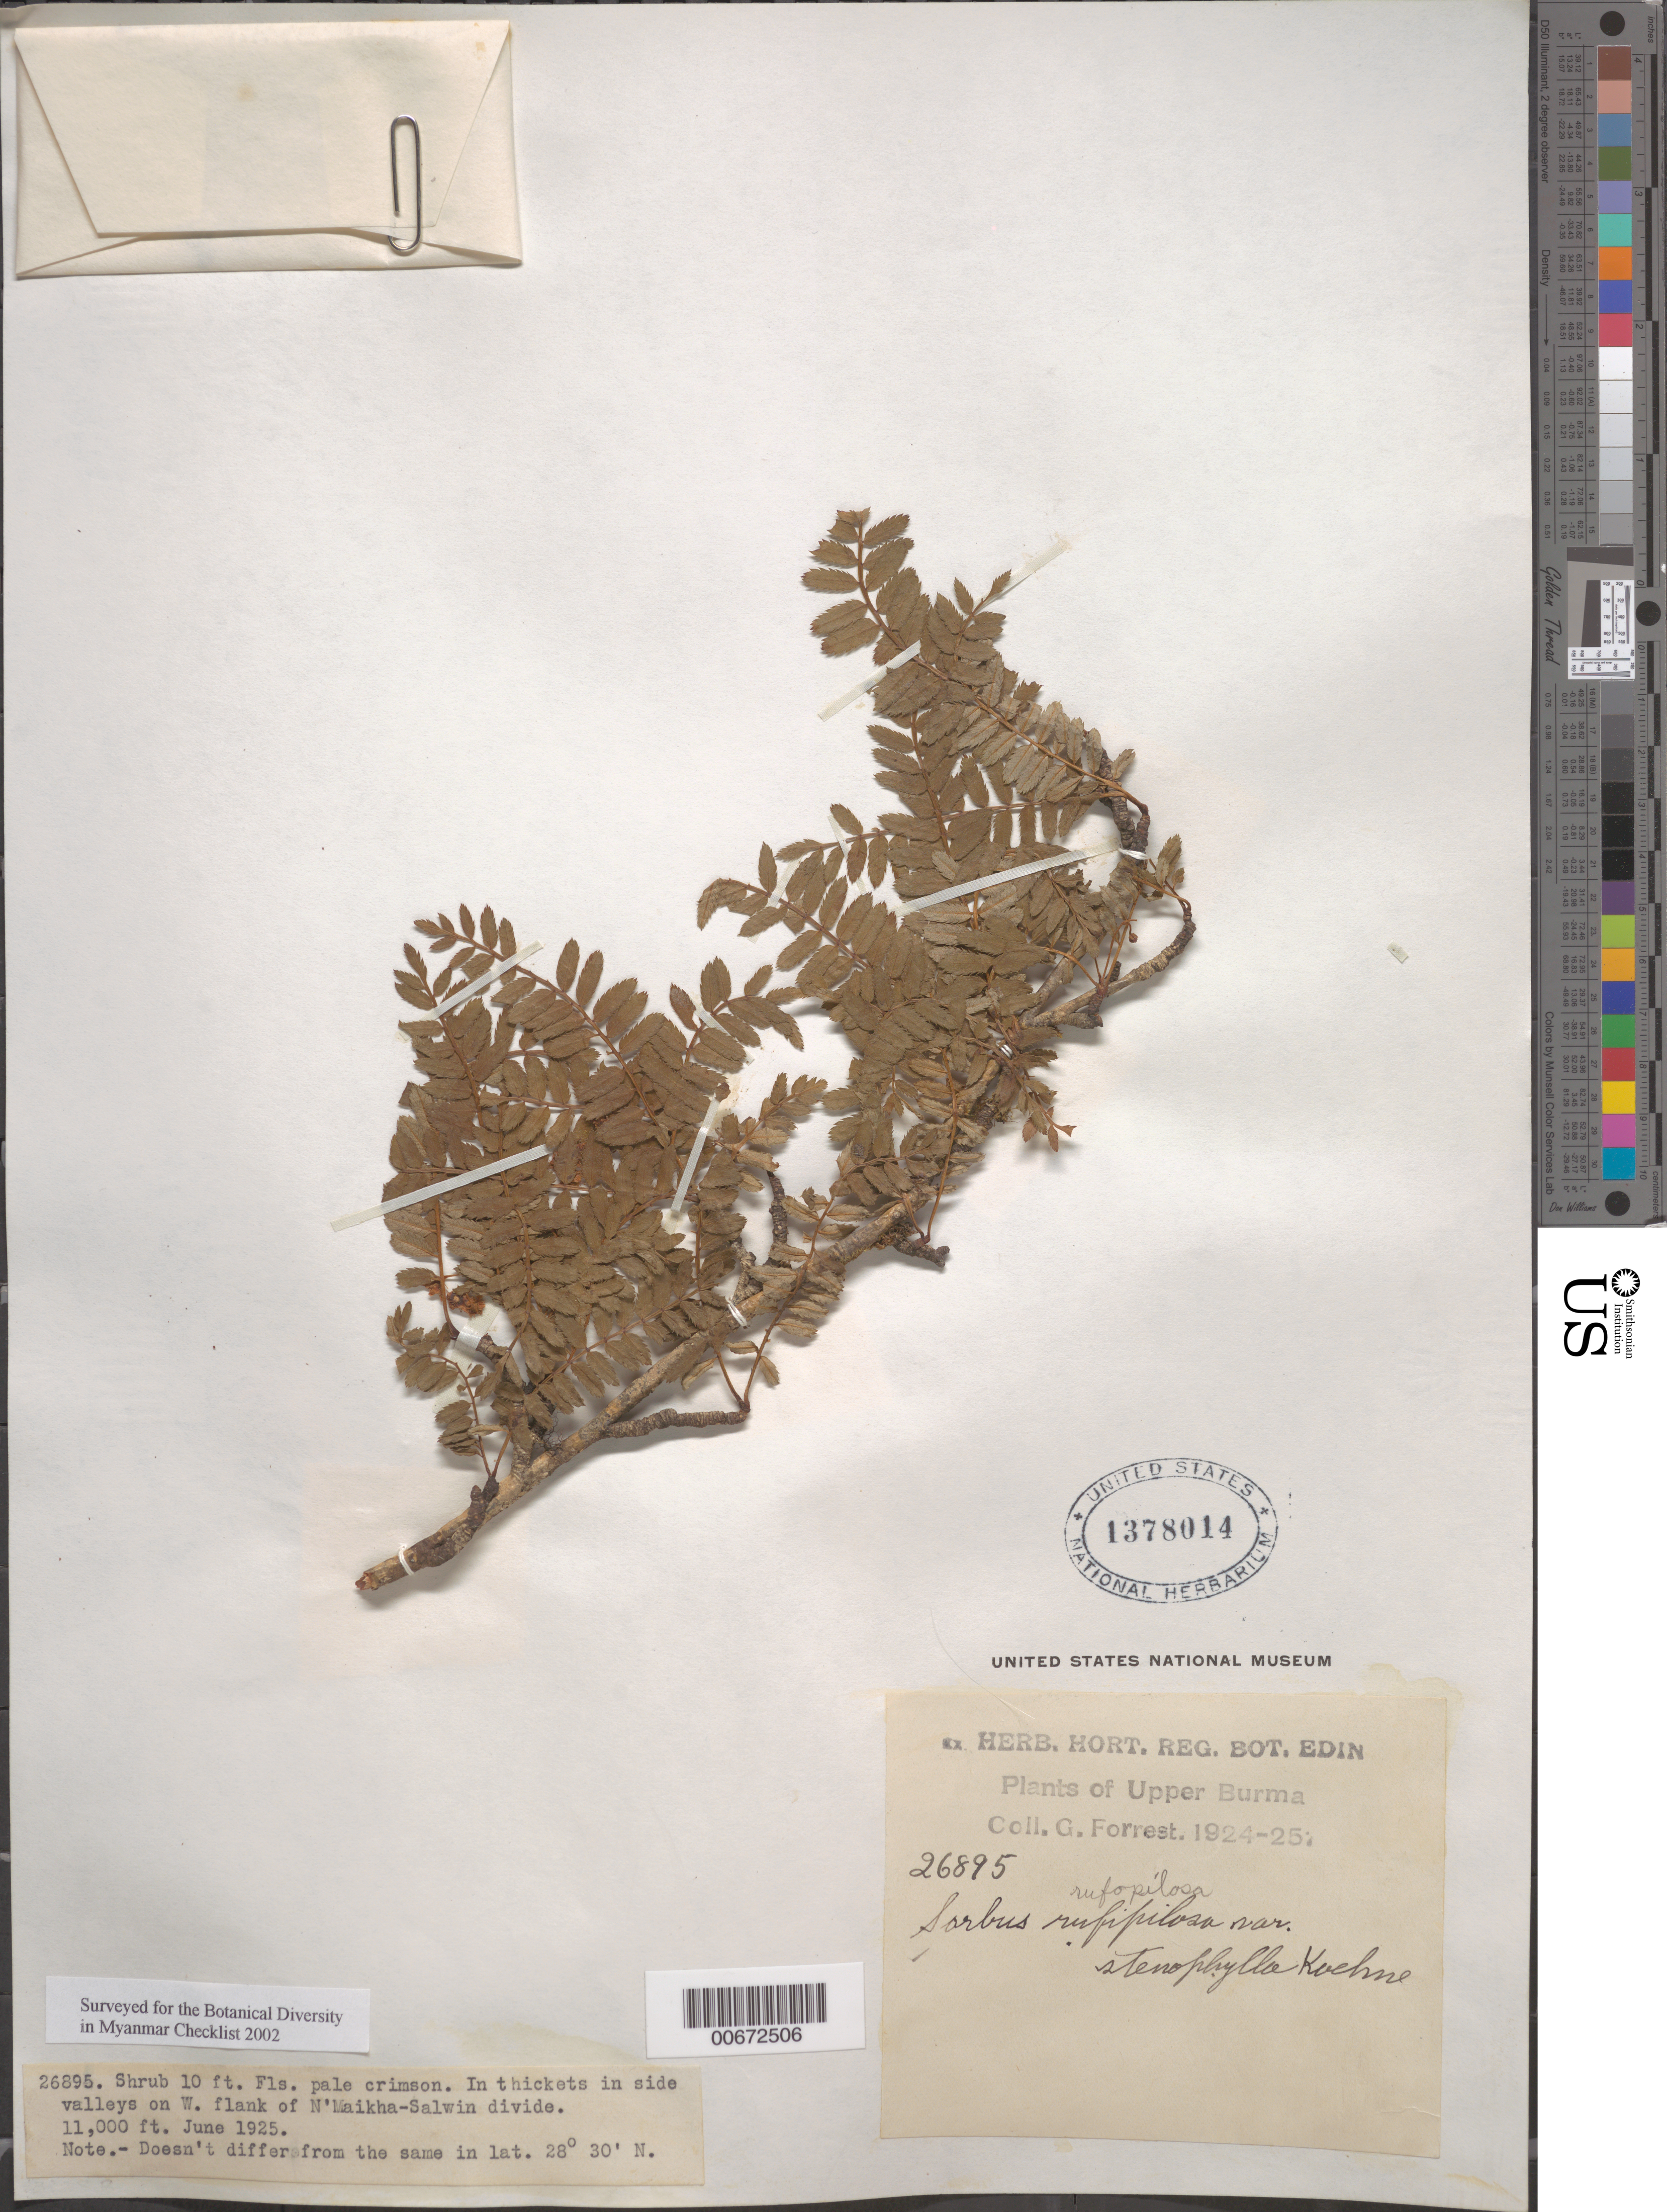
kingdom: Plantae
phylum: Tracheophyta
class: Magnoliopsida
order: Rosales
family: Rosaceae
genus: Sorbus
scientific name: Sorbus rufopilosa var. stenophulla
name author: Koehne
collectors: G. Forrest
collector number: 26895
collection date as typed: Jun 1925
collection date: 1925-06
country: Myanmar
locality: Upper Burma, W flank of N'Maikha-Salwin Divide.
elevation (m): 3353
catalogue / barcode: US 1378014